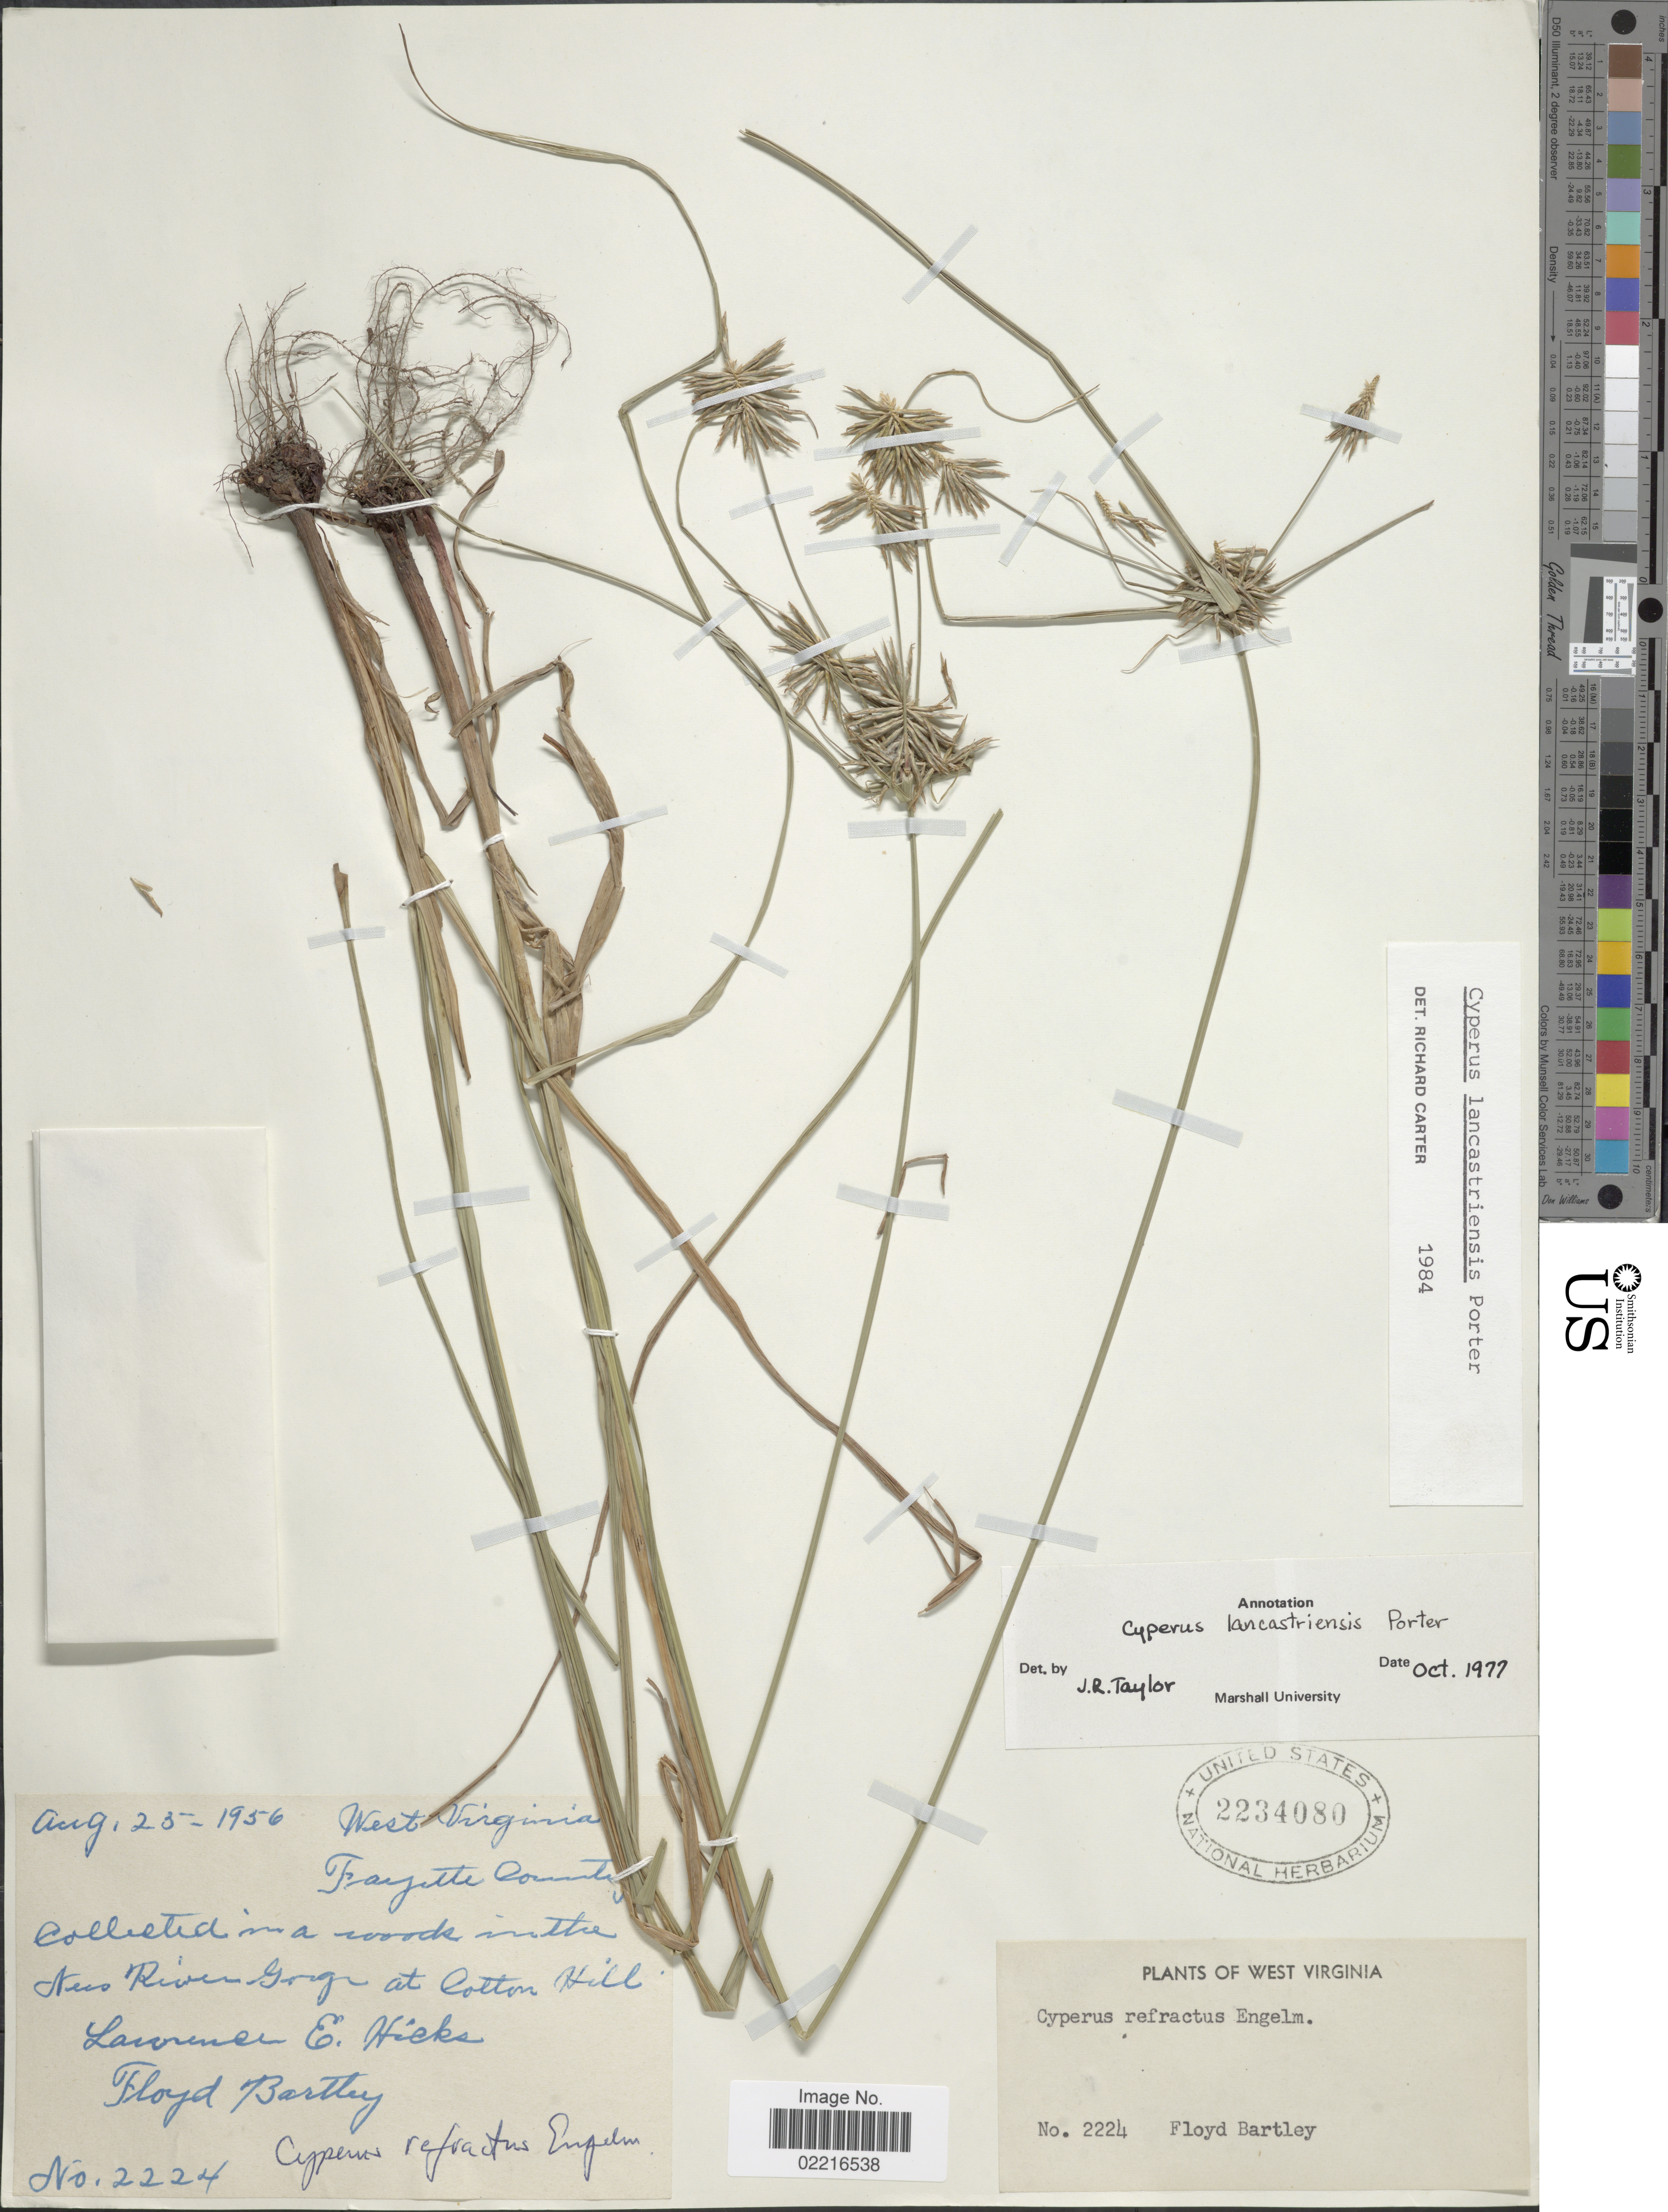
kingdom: Plantae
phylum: Tracheophyta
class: Liliopsida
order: Poales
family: Cyperaceae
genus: Cyperus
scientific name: Cyperus lancastriensis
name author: Porter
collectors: L. E. Hicks & F. Bartley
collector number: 2224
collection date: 1956-08-25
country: United States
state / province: West Virginia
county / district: Fayette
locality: Fayette County, New River Gorge at Cotton Hill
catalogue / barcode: US 2234080